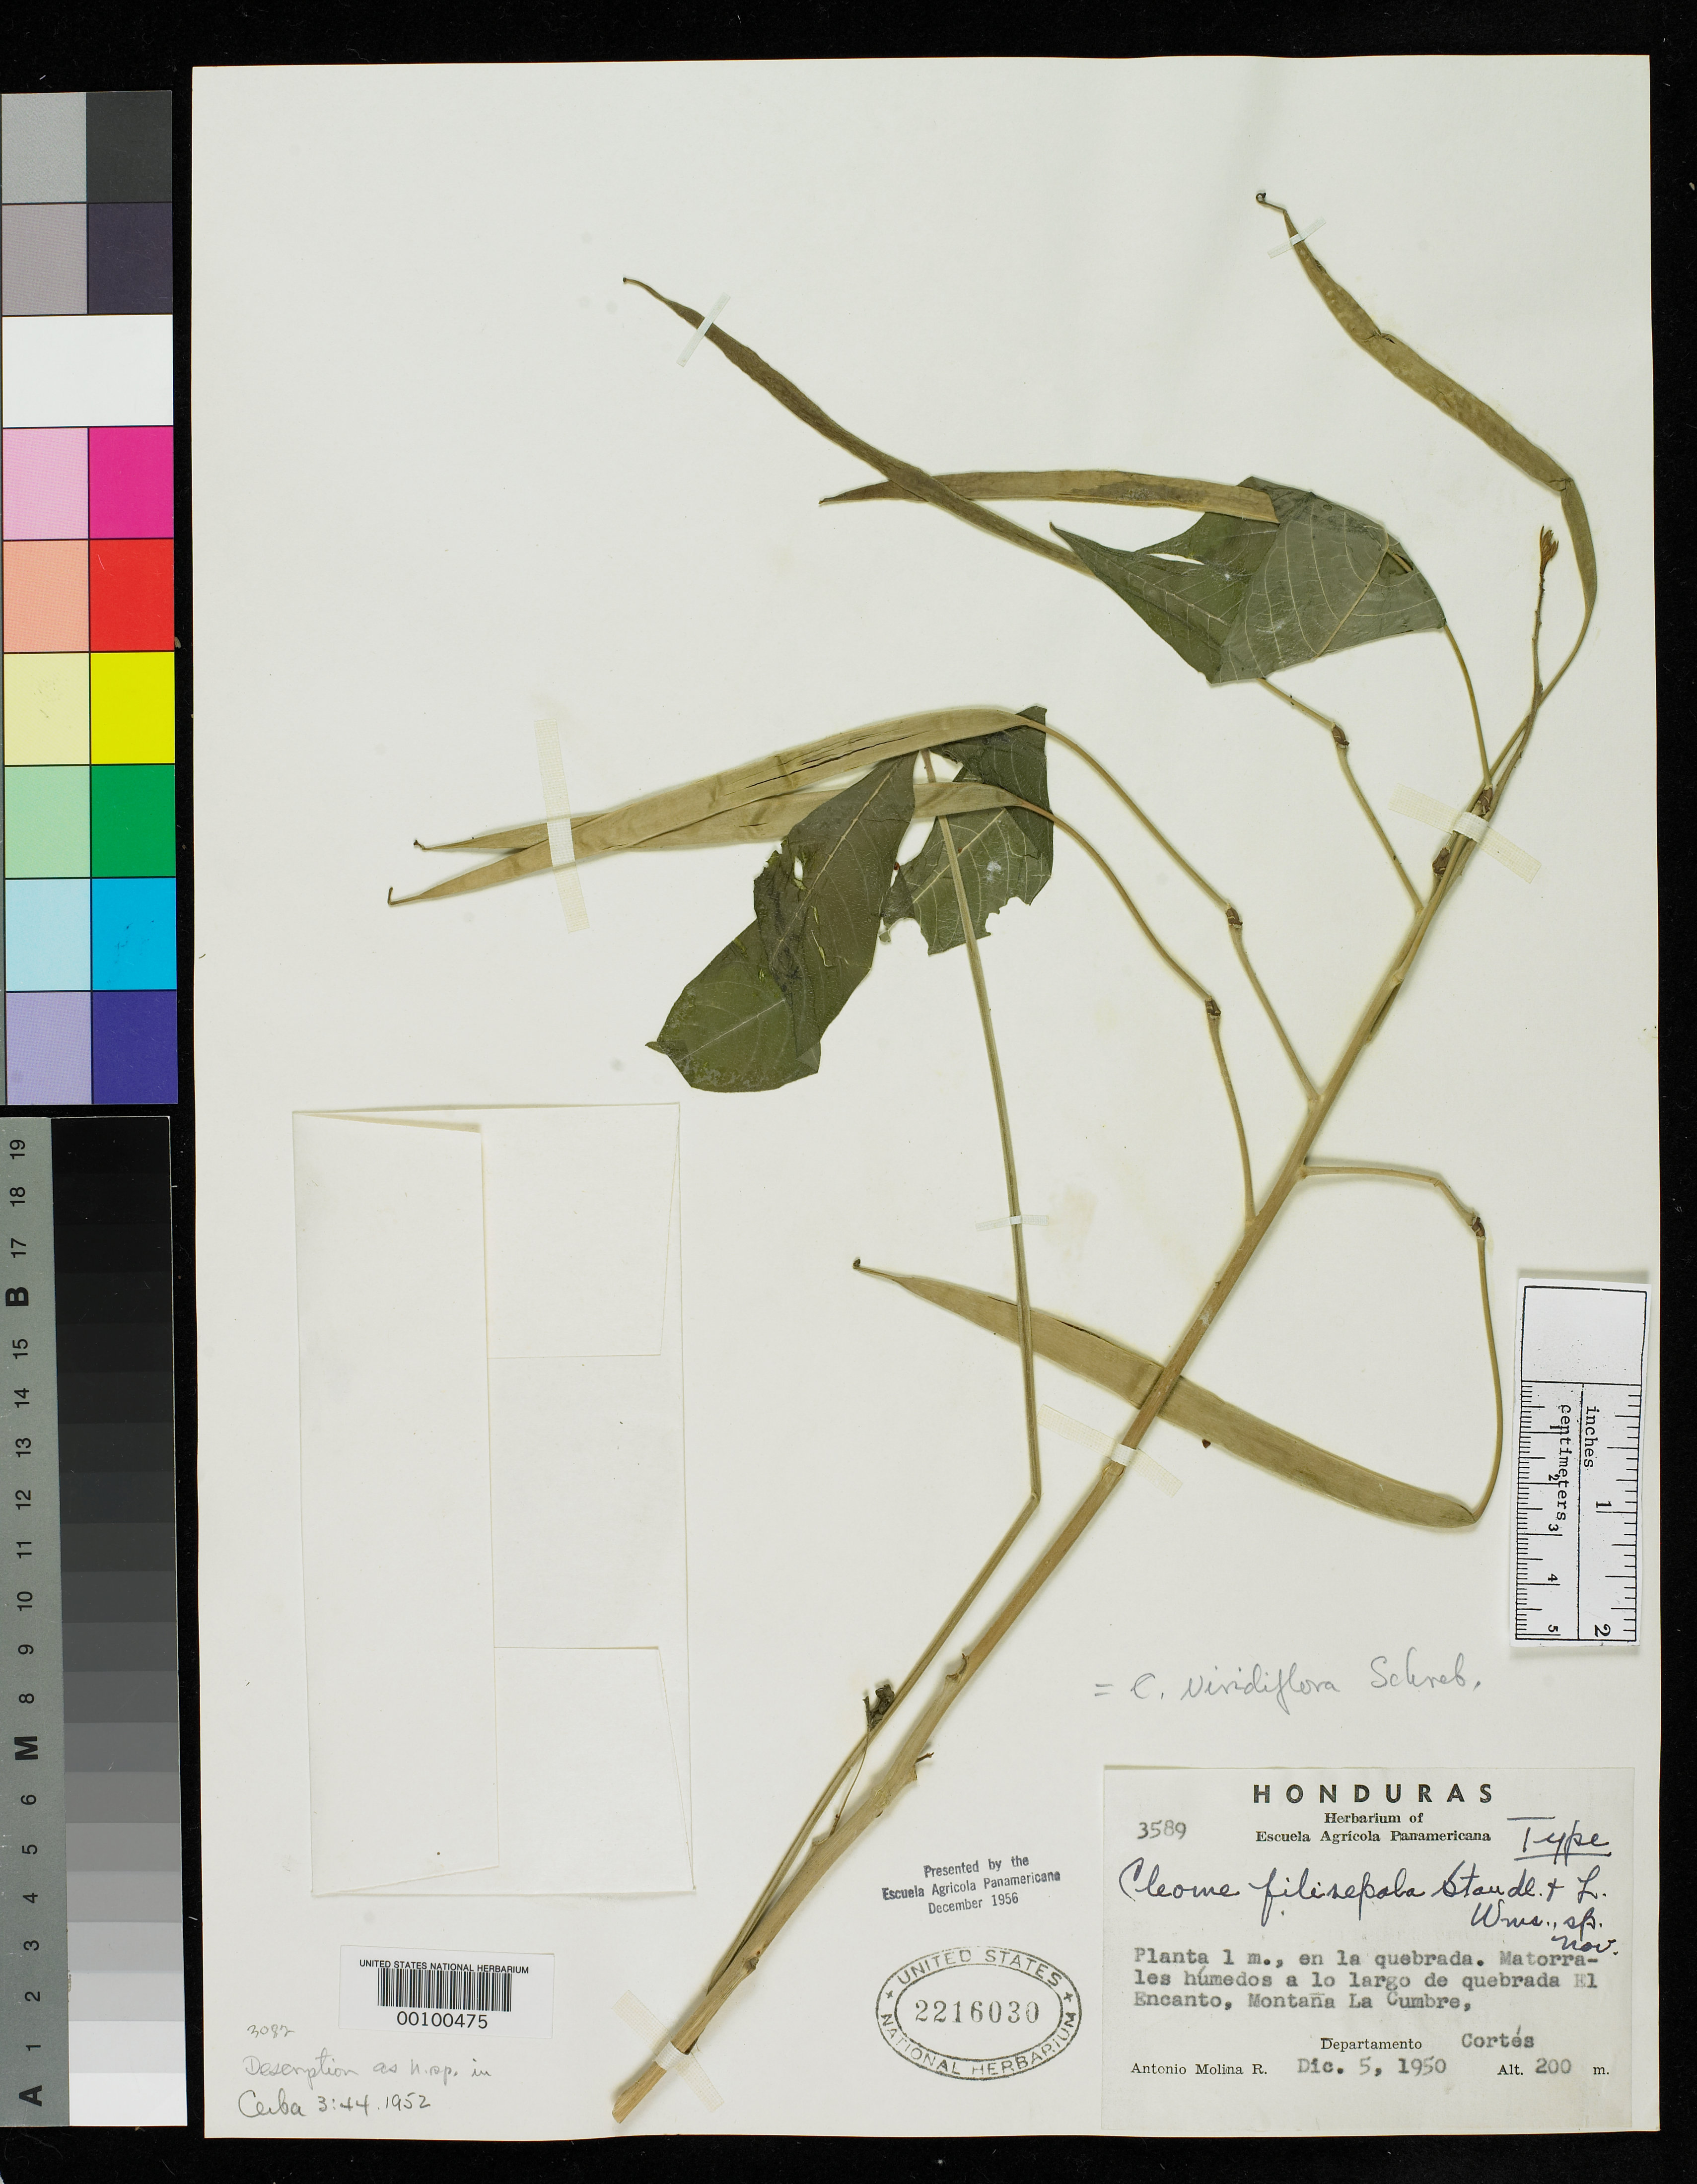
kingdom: Plantae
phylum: Tracheophyta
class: Magnoliopsida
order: Brassicales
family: Cleomaceae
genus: Cleome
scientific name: Cleome filisepala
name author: Standl. & L.O. Williams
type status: Holotype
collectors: A. Molina R.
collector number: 3589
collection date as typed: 05 Dec 1950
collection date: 1950-12-05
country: Honduras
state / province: Cortés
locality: Largo de Quebrada El Encanto, Montana La Cumbre.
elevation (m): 200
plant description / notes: "Presented by the Escuela Agricola Panamericana December 1956." Holotype, transferred from EAP to US (see Dorr et al. 2009, Taxon 58: 993-1001).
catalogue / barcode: US 2216030